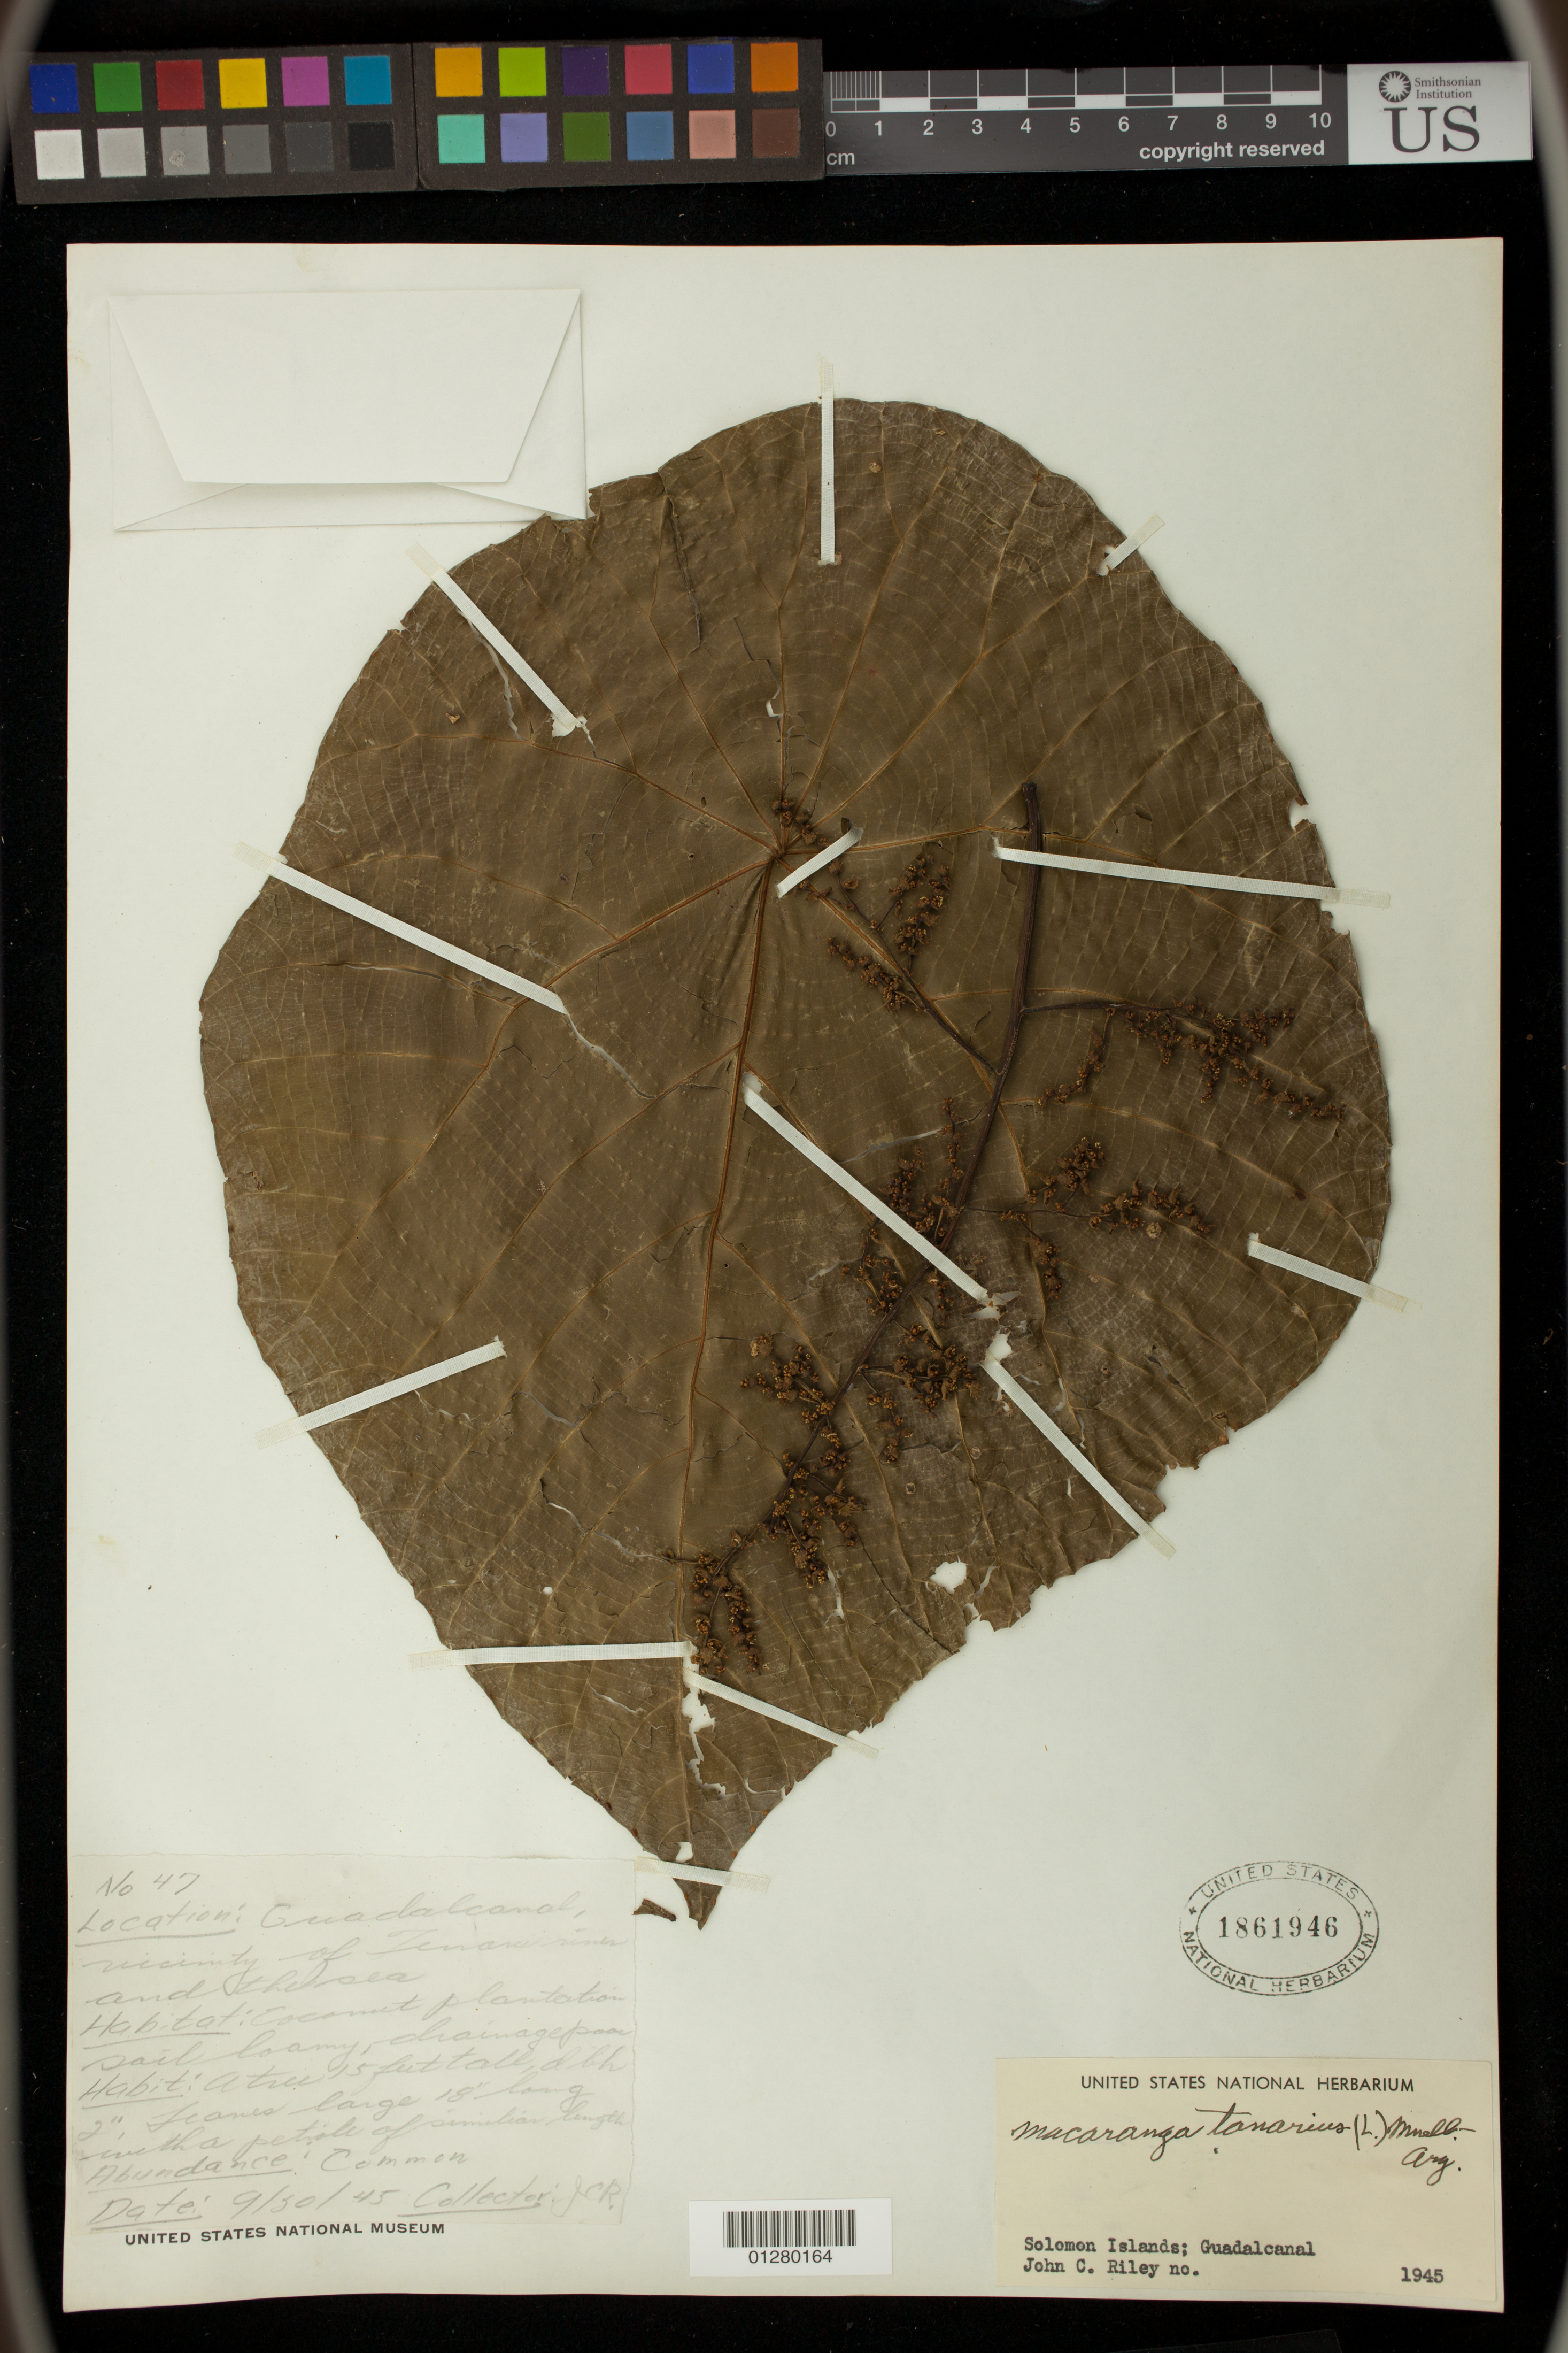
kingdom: Plantae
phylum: Tracheophyta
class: Magnoliopsida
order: Malpighiales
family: Euphorbiaceae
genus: Macaranga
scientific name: Macaranga tanarius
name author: (L.) Müll. Arg.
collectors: J. C. Riley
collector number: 47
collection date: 1945-09-30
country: Solomon Islands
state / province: Guadalcanal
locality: vicinity of Tenaru river and the sea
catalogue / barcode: US 1861946